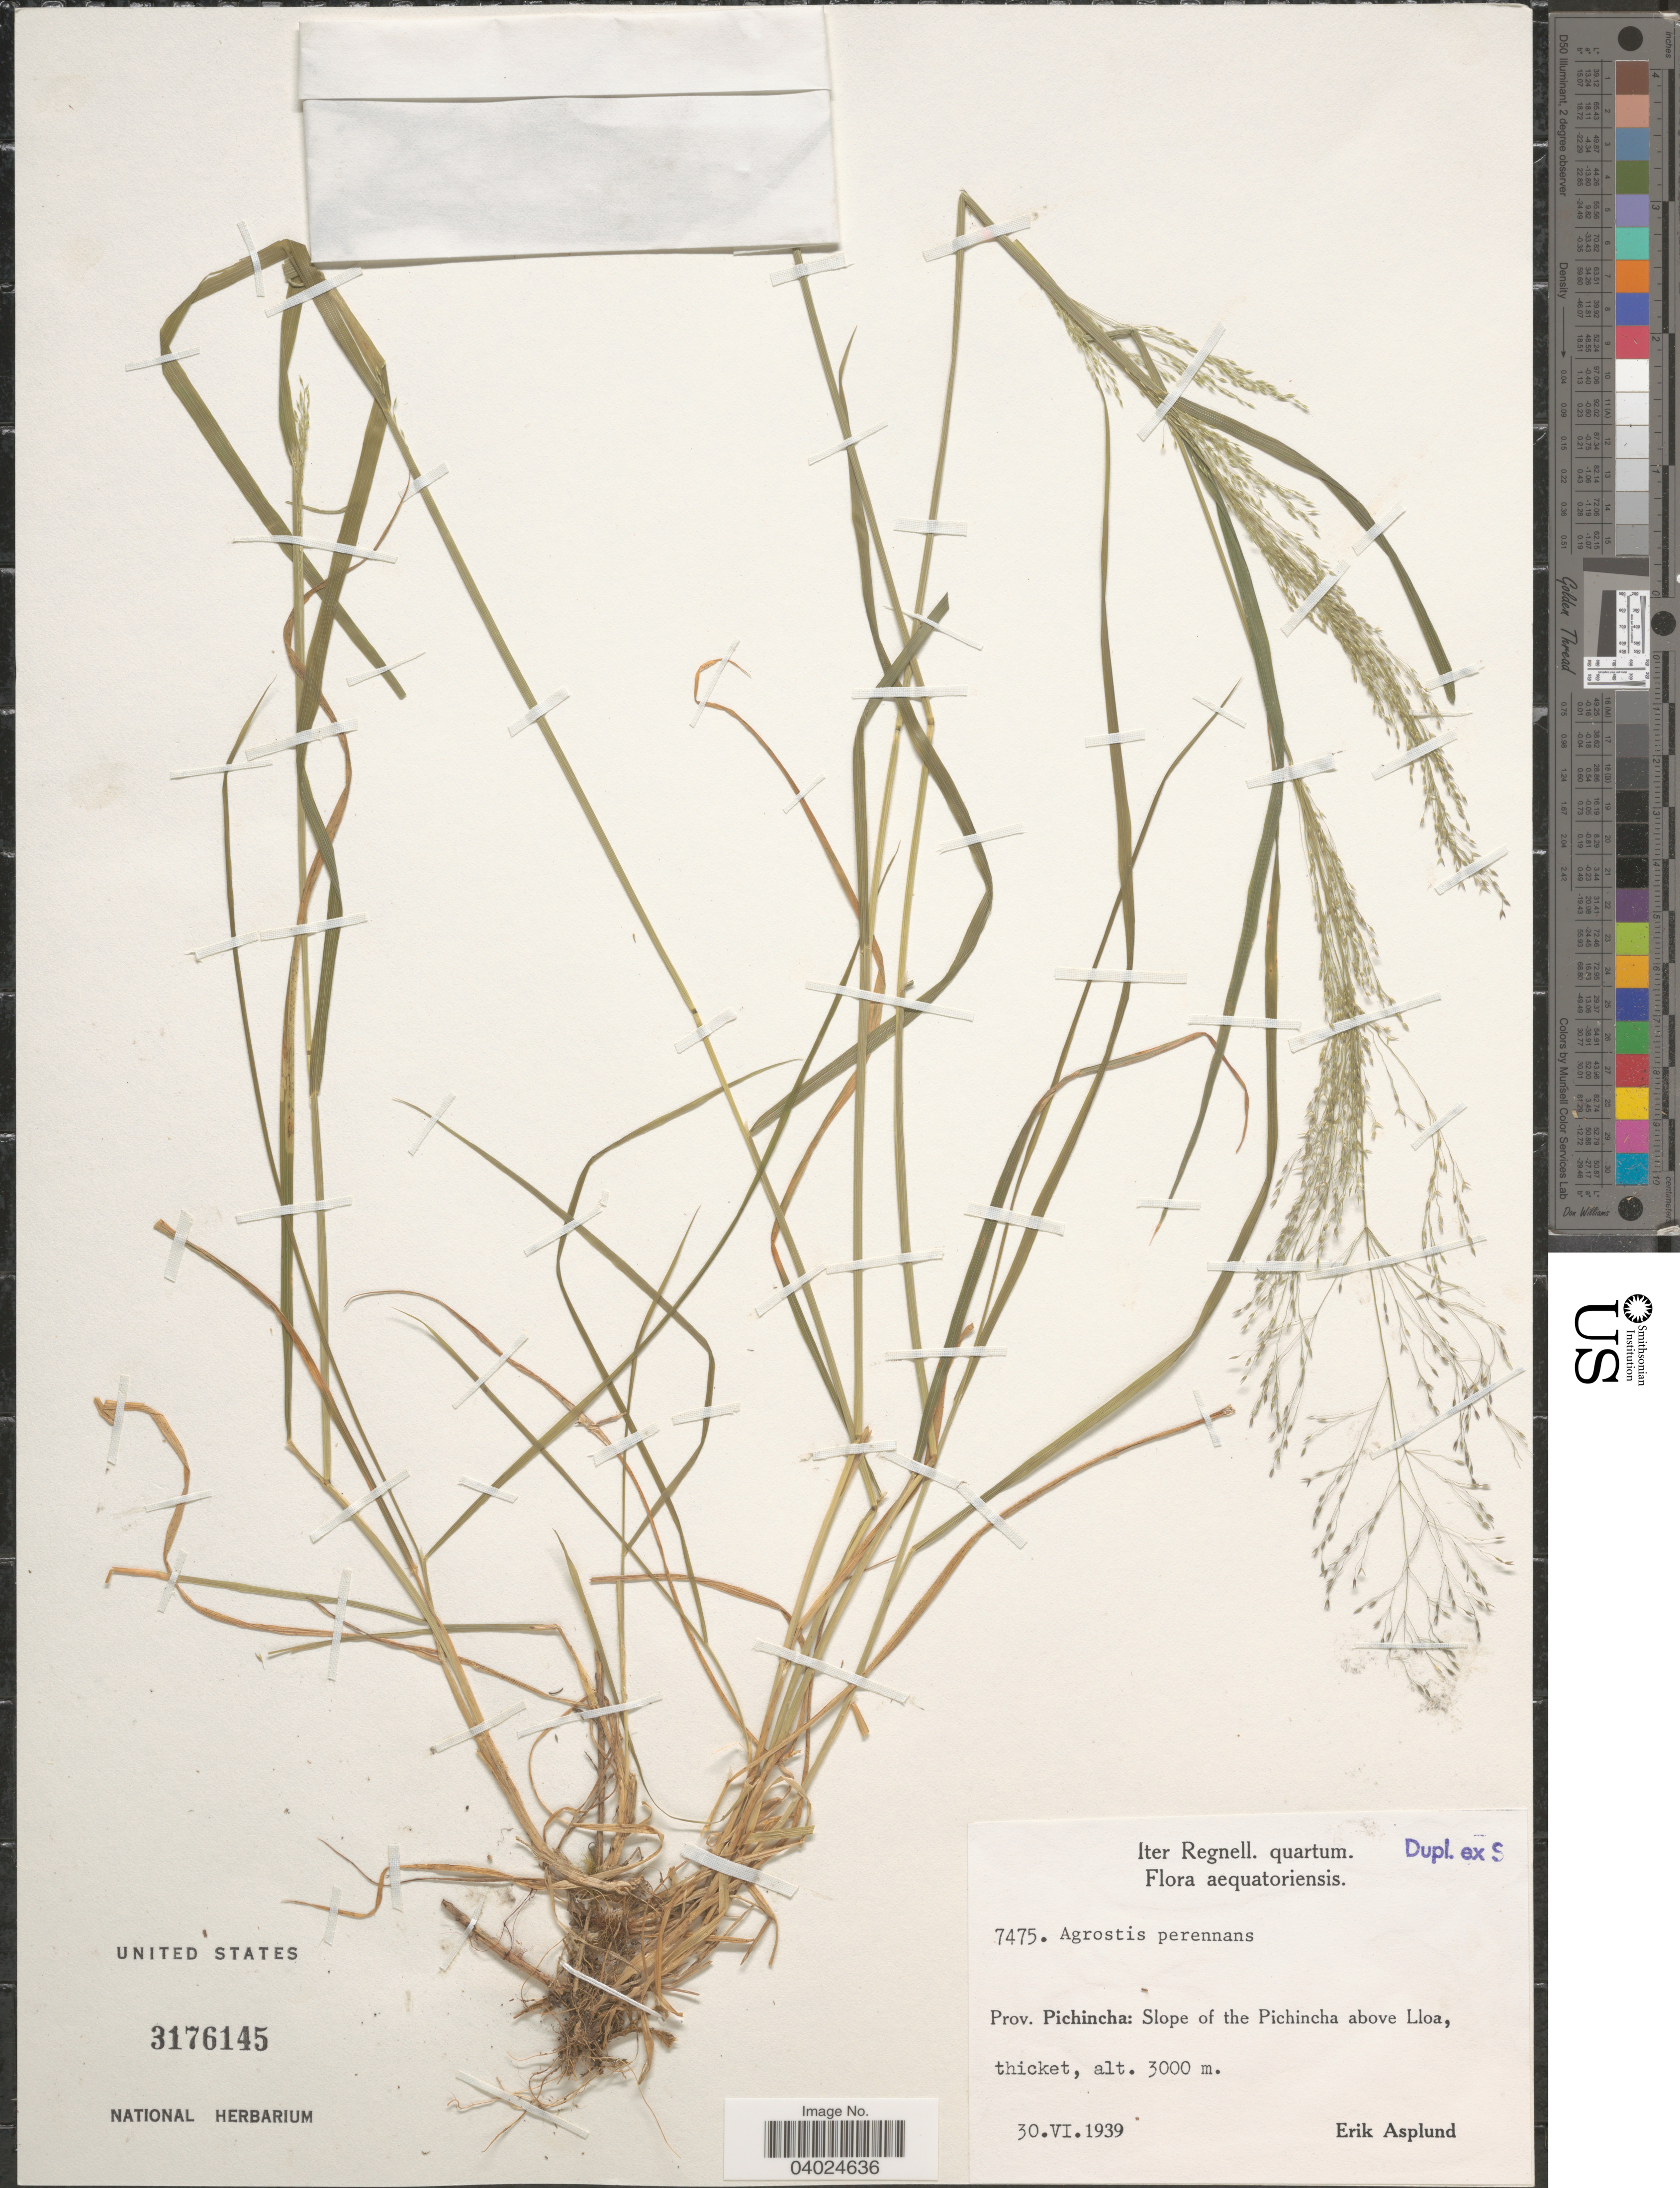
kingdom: Plantae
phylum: Tracheophyta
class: Liliopsida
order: Poales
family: Poaceae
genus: Agrostis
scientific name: Agrostis perennans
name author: (Walter) Tuck.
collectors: E. Asplund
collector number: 7475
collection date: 1939-06-30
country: Ecuador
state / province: Pichincha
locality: Slope of the Pichincha above Lloa, thicket.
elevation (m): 3000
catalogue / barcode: US 3176145